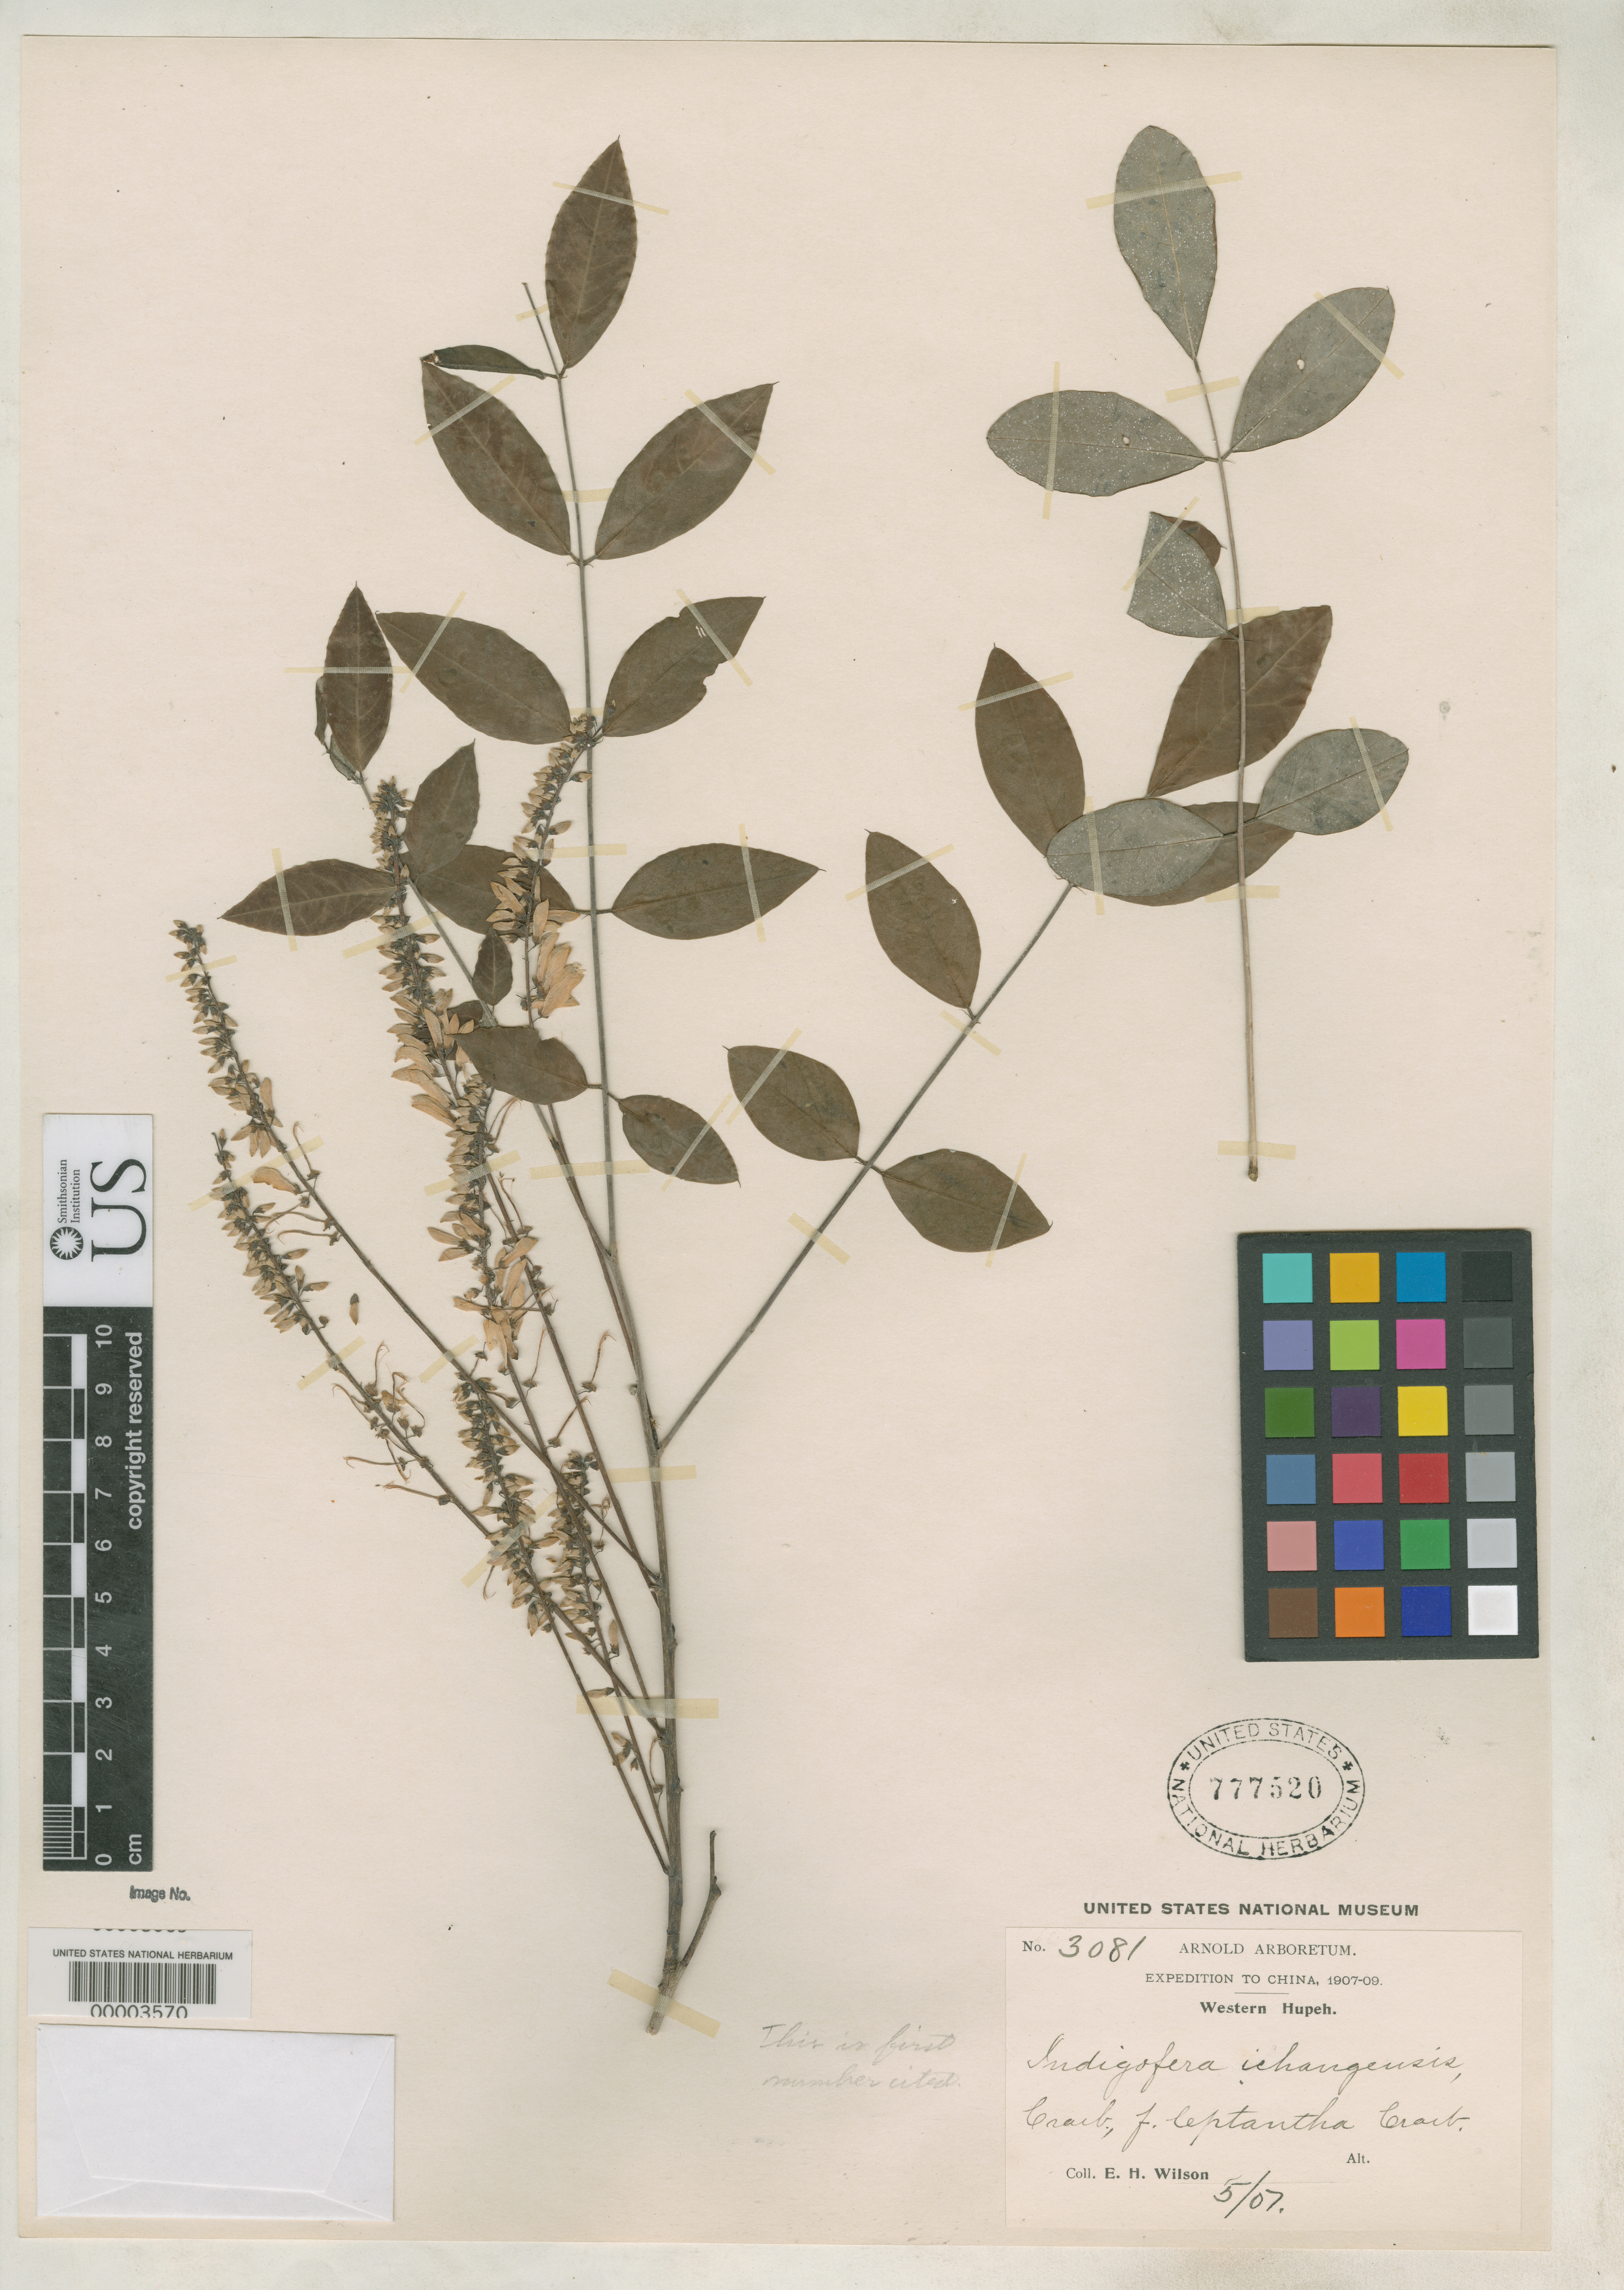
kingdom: Plantae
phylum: Tracheophyta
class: Magnoliopsida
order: Fabales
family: Fabaceae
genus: Indigofera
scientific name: Indigofera ichangensis f. leptantha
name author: Craib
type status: Isosyntype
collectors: E. H. Wilson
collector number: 3081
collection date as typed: May 1907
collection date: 1907-05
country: China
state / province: Hubei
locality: Western Hupeh.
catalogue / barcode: US 777520